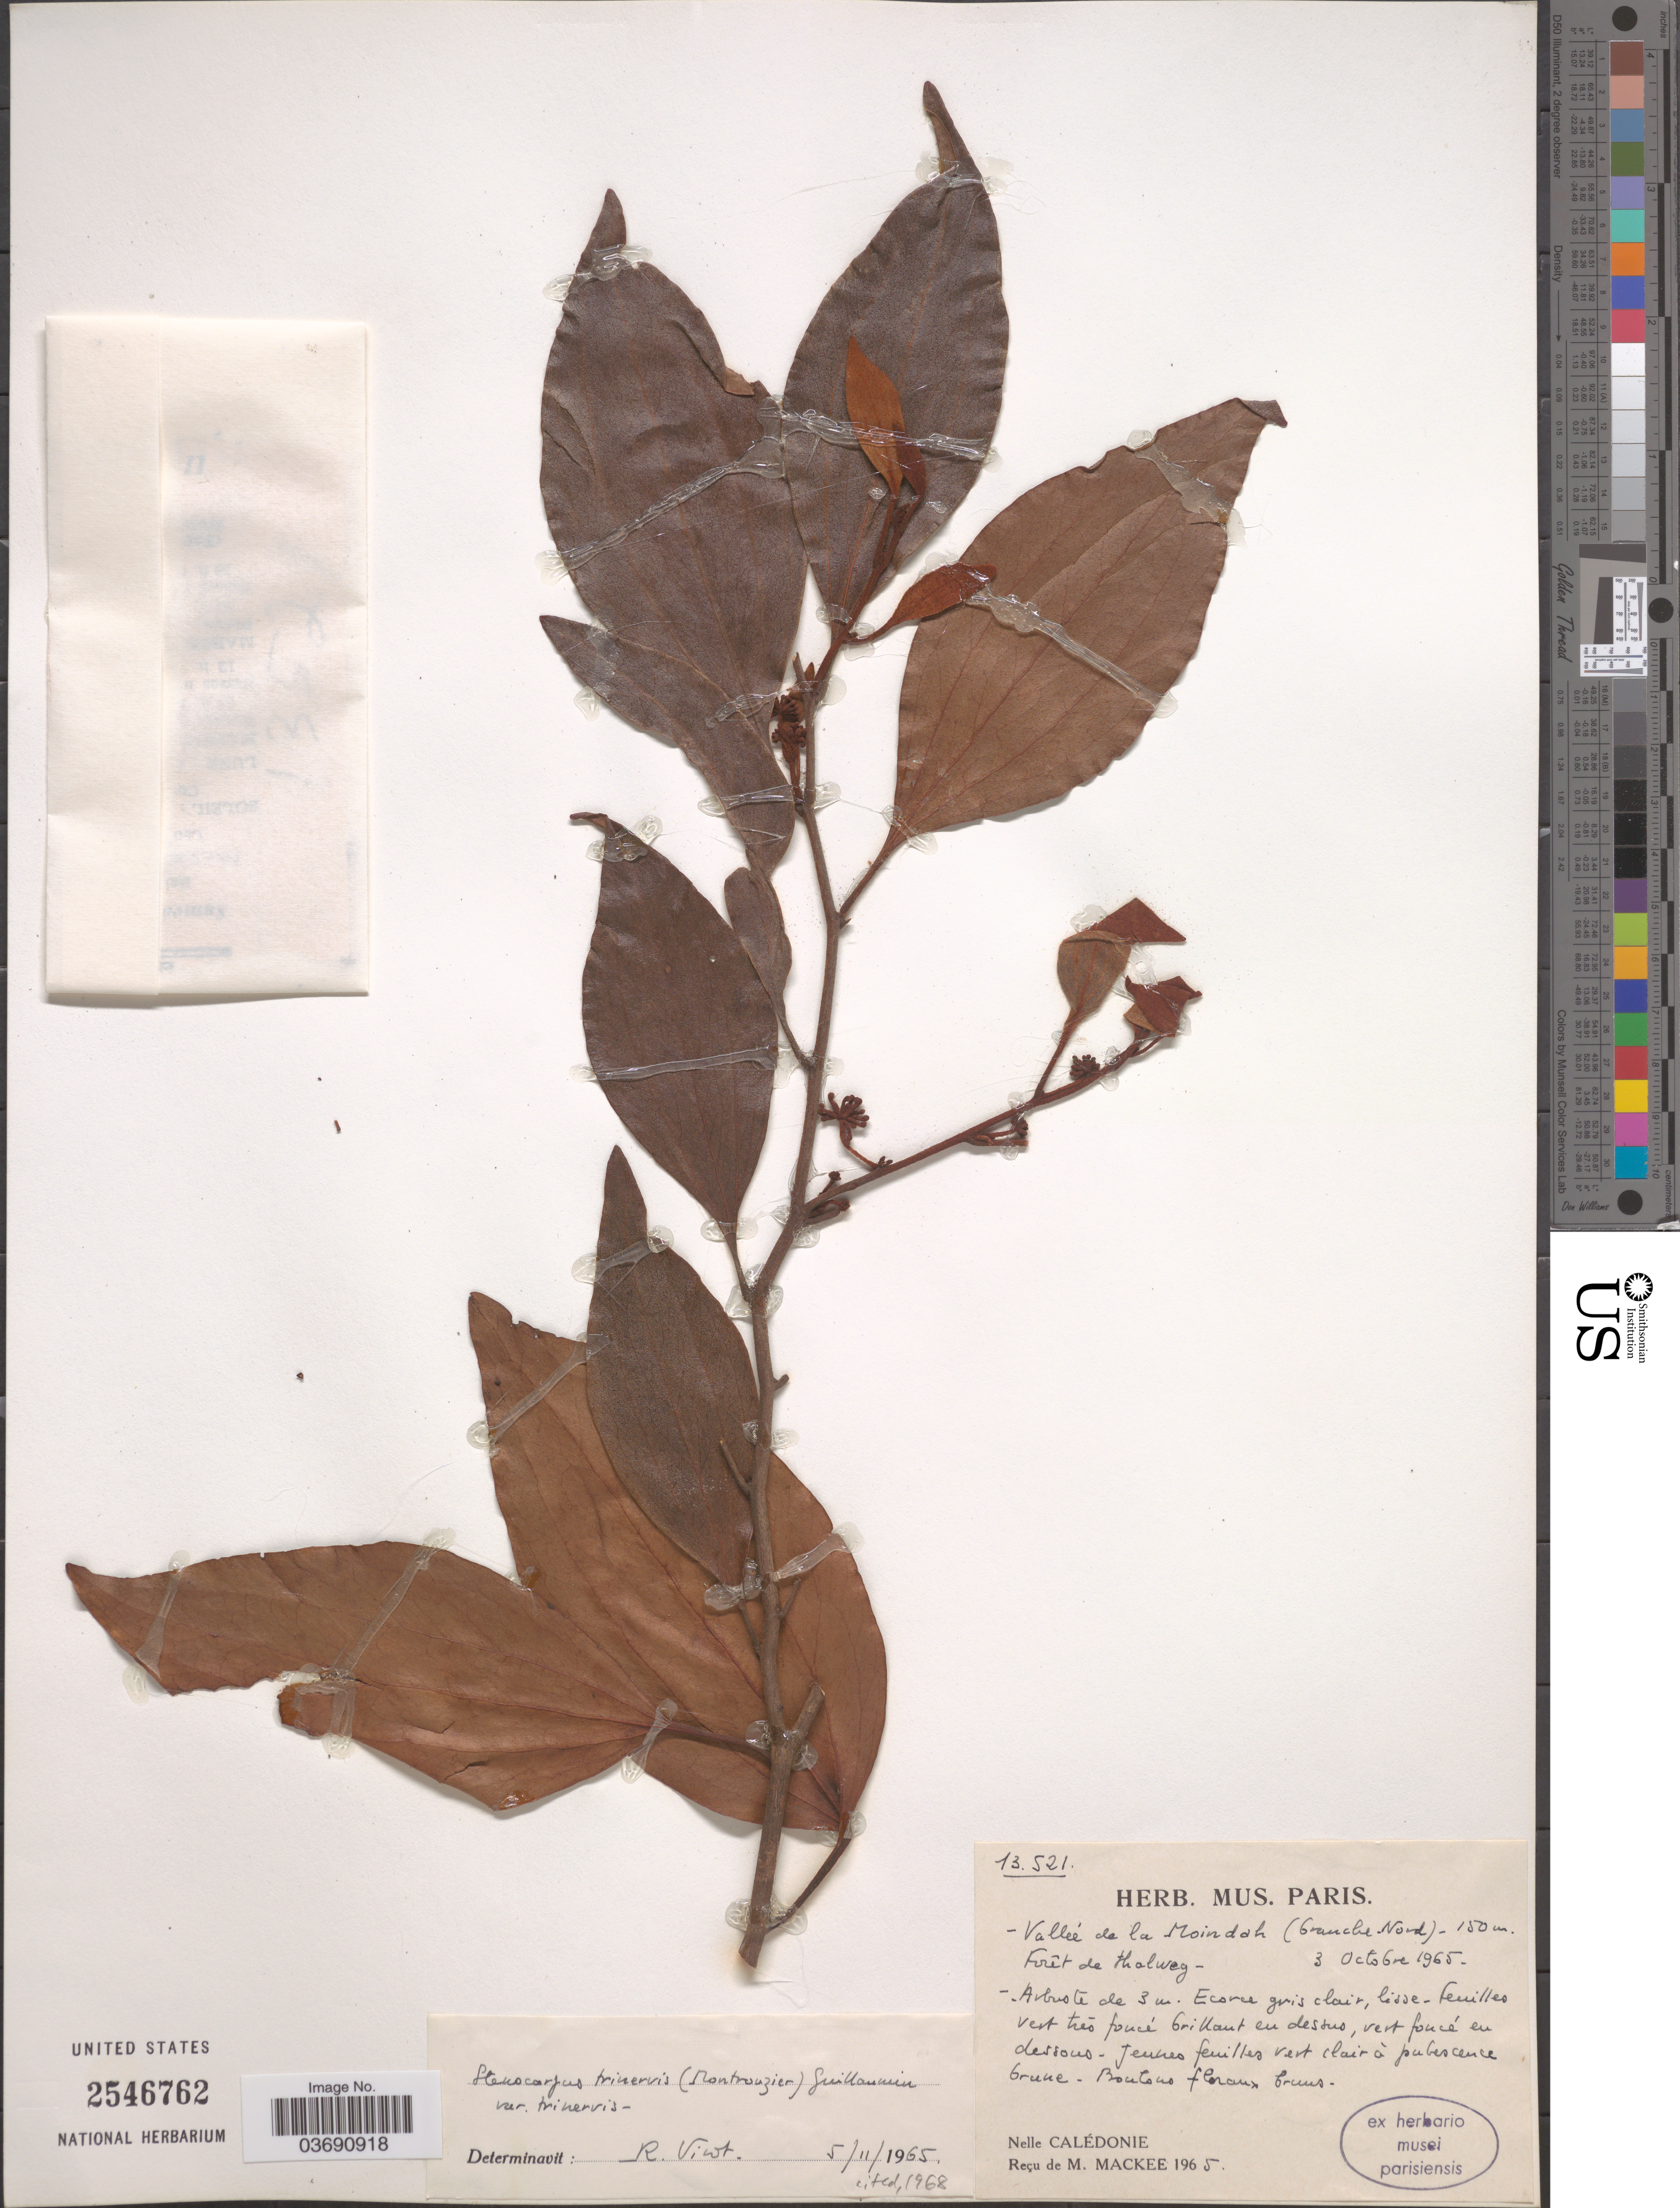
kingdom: Plantae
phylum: Tracheophyta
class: Magnoliopsida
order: Proteales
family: Proteaceae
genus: Stenocarpus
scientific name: Stenocarpus trinervis var. trinervis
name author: (Montrouz.) Guillaumin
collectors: M. Mackee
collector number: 13521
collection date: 1965-10-03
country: New Caledonia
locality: Vallée de la Moindah (Granche Nord). Forêt de Thalweg. Nelle Calédonie.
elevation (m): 150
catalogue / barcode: US 2546762